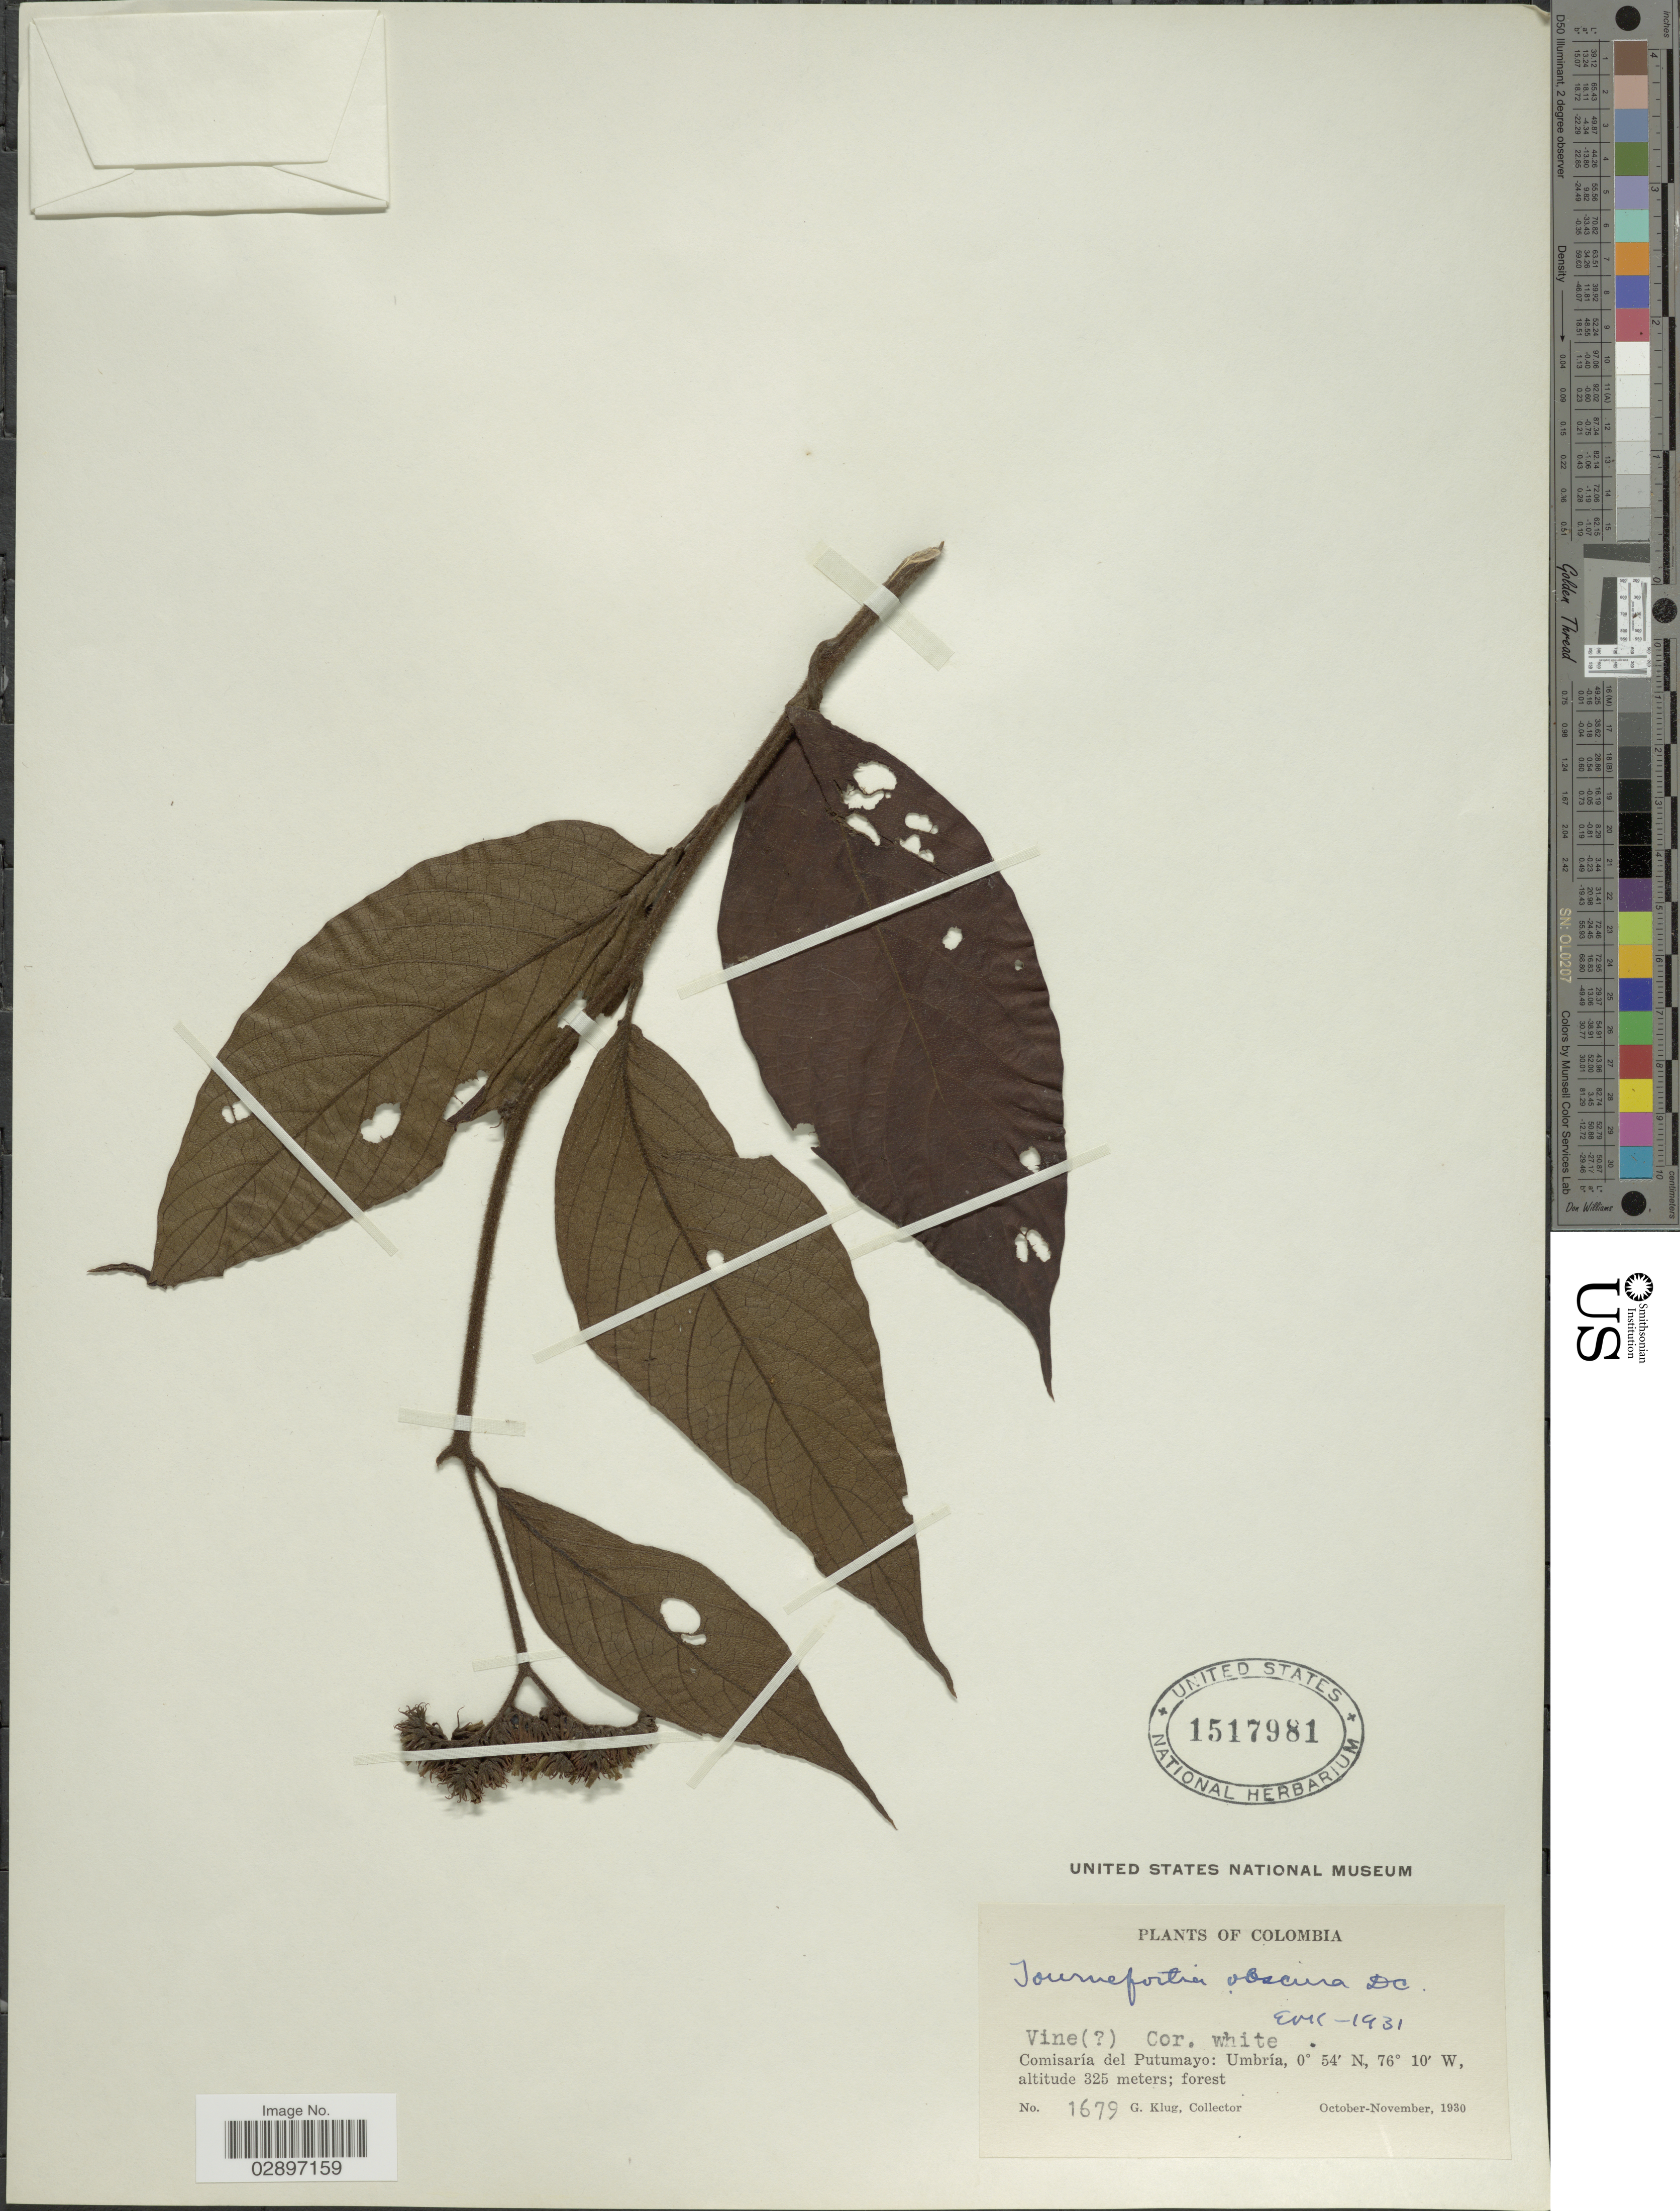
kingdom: Plantae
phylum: Tracheophyta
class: Magnoliopsida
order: Boraginales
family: Heliotropiaceae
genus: Tournefortia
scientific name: Tournefortia cuspidata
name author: Kunth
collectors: G. Klug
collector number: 1679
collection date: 1930-10/1930-11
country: Colombia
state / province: Putumayo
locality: Comisaría del Putumayo: Umbría.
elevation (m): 325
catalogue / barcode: US 1517981